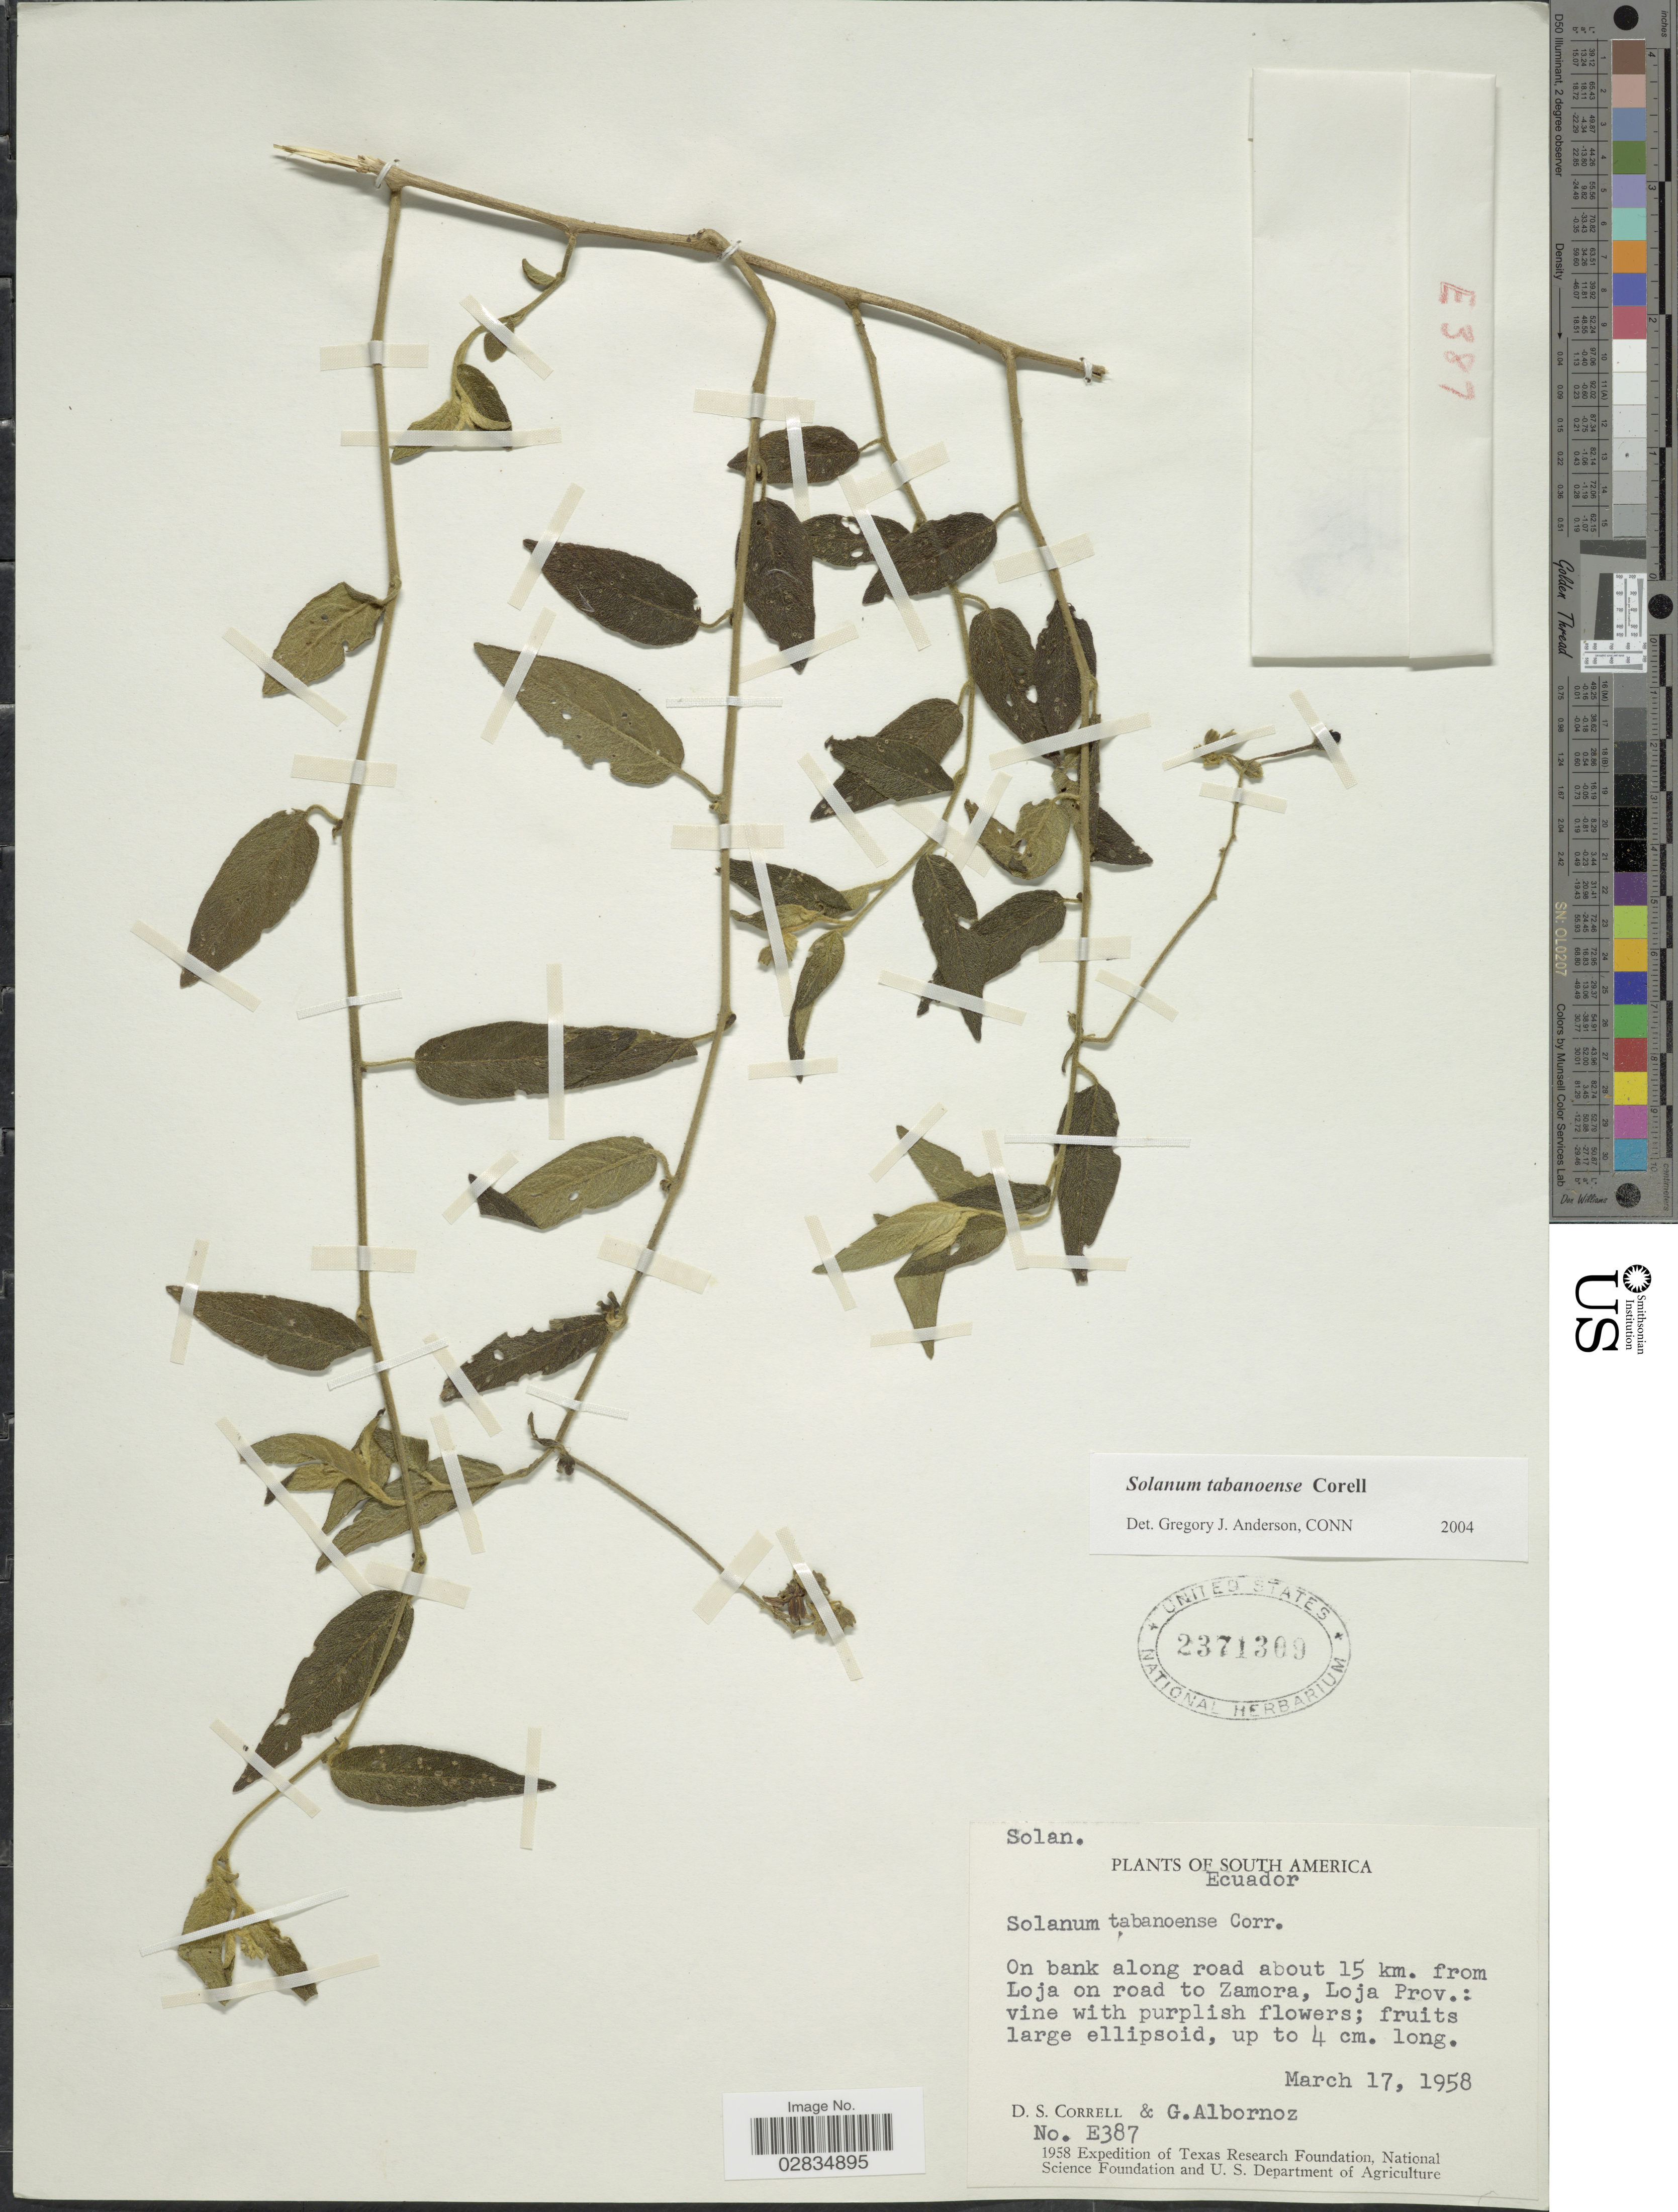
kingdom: Plantae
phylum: Tracheophyta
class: Magnoliopsida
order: Solanales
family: Solanaceae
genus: Solanum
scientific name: Solanum tabanoense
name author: Correll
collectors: D. S. Correll & G. Albornoz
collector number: E387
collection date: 1958-03-17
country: Ecuador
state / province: Loja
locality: On bank along road about 15 km. from Loja on road to Zamora.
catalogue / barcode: US 2371309